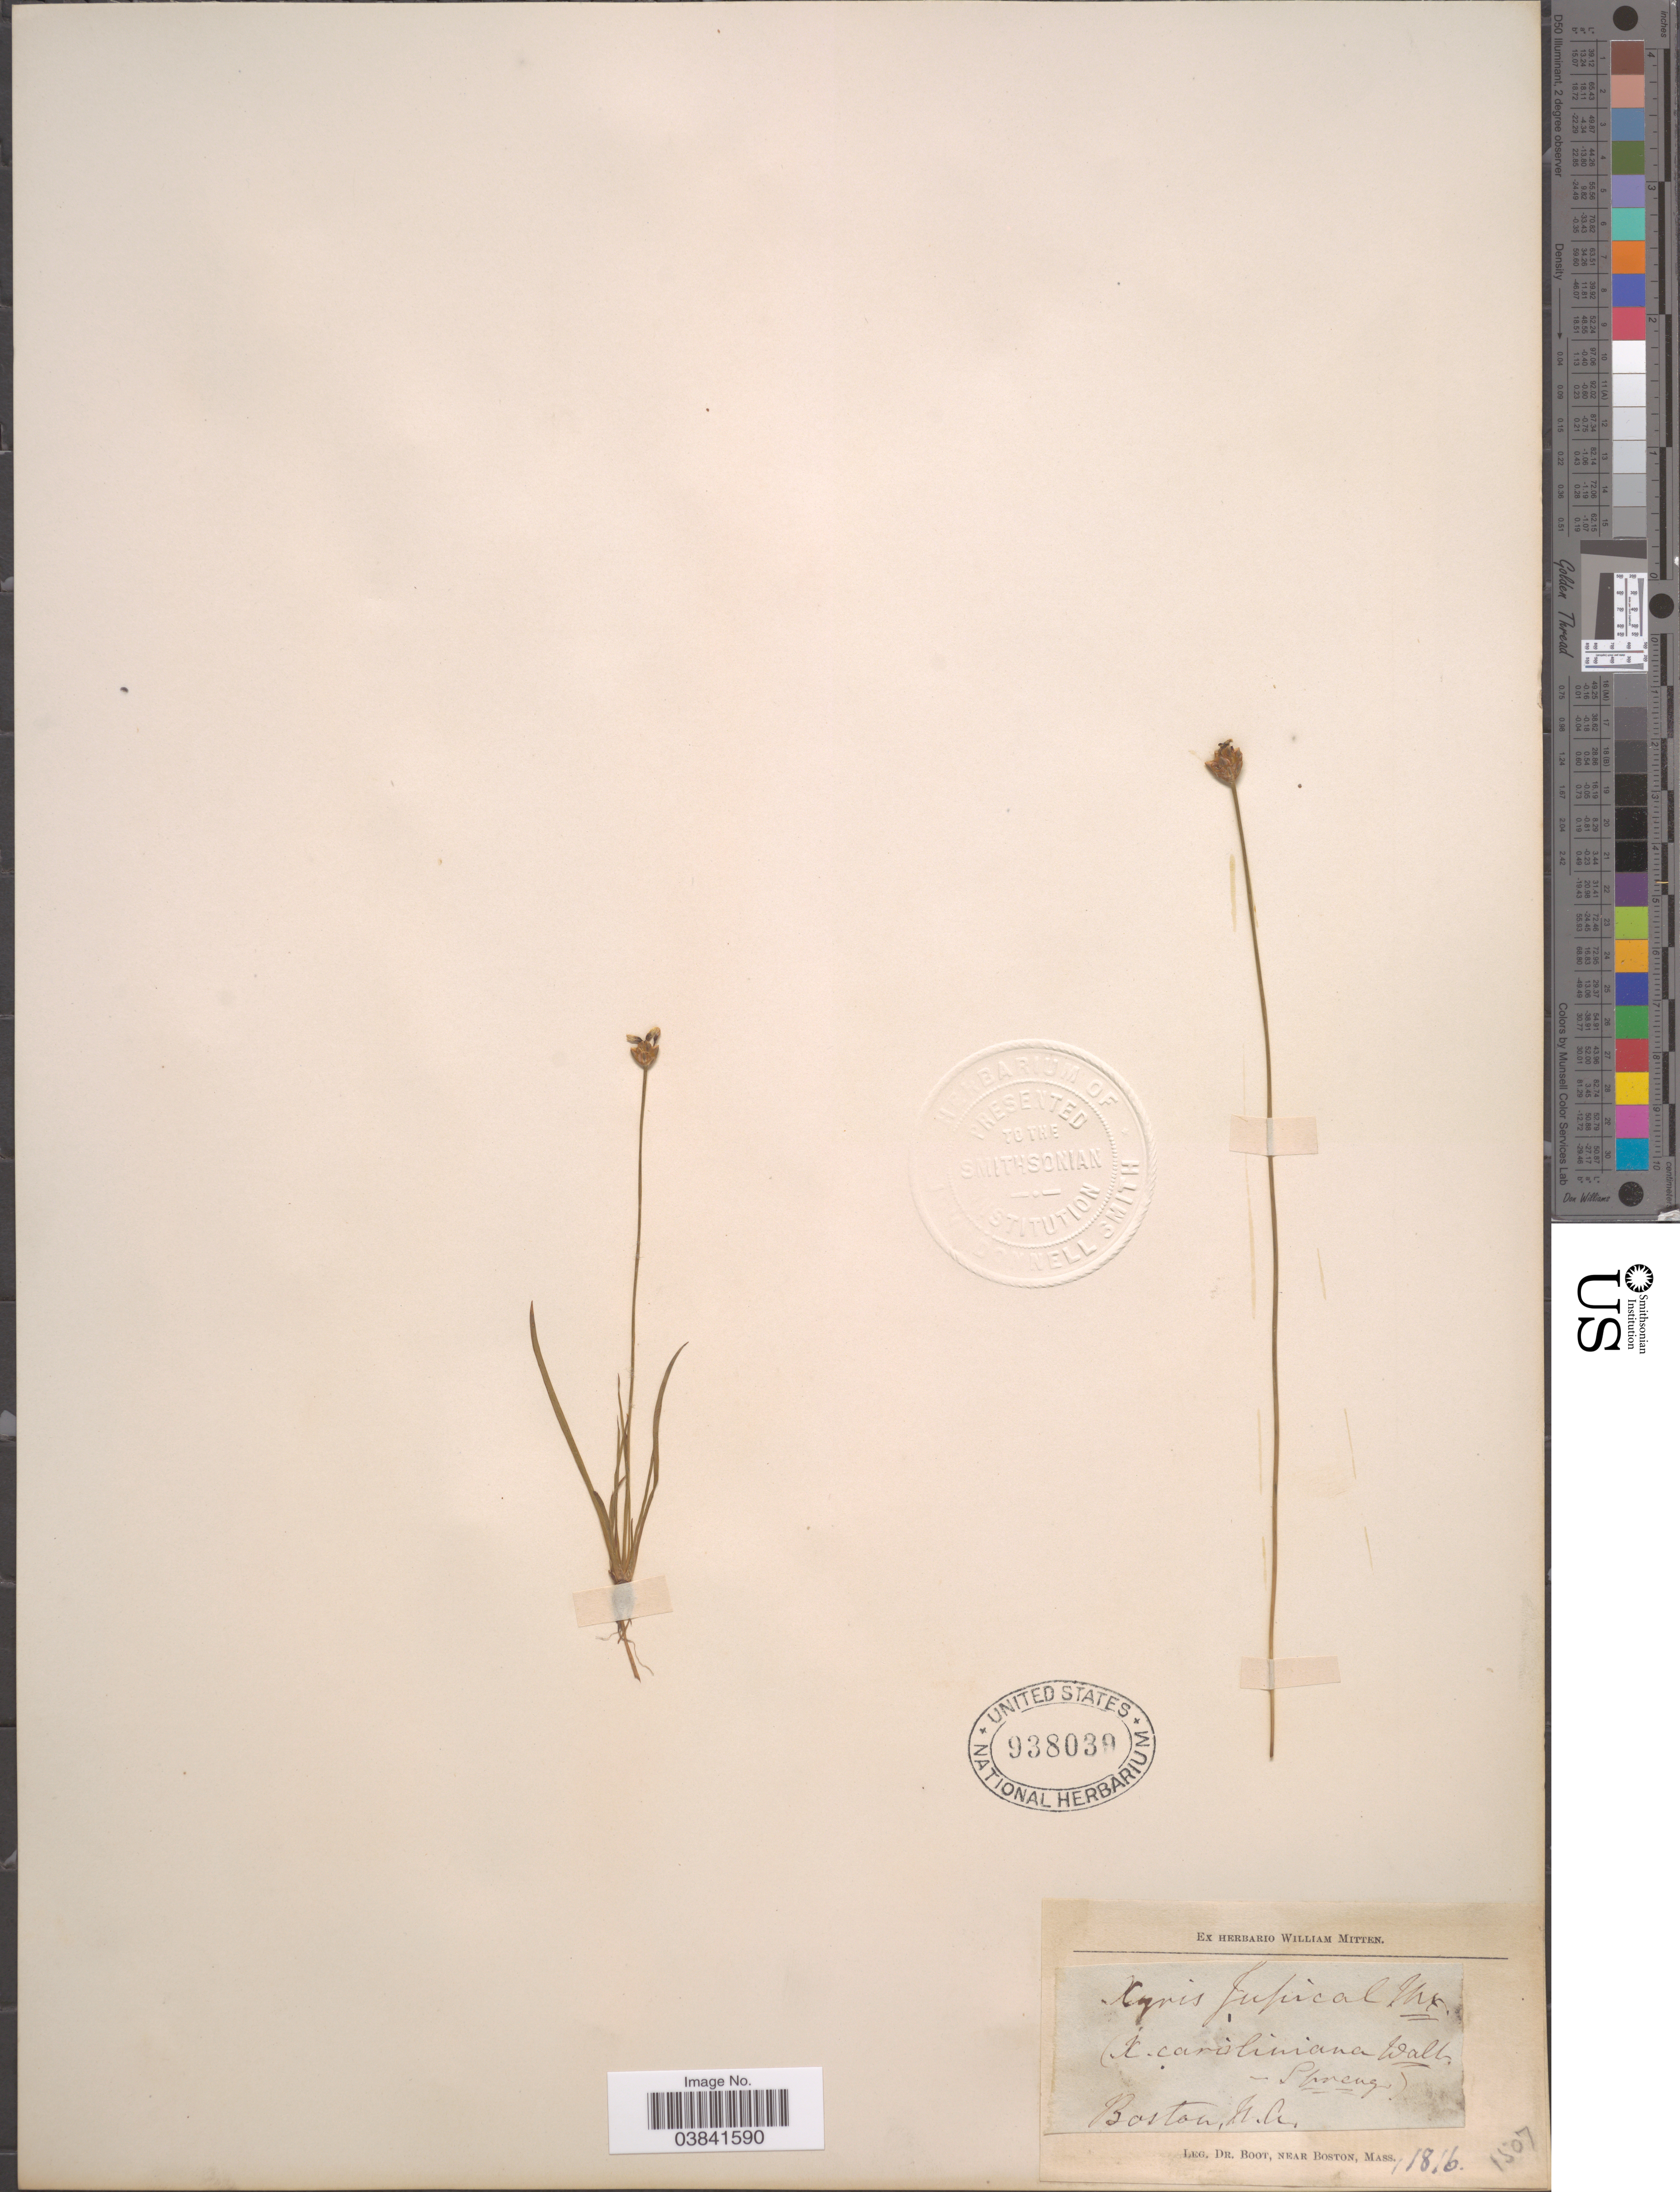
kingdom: Plantae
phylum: Tracheophyta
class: Liliopsida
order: Poales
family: Xyridaceae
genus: Xyris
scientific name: Xyris difformis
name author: Chapm.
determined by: Strong, Mark T., (BOT), Smithsonian Institution - National Museum of Natural History (UNITED STATES)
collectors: Boot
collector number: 1507?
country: United States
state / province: Massachusetts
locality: Boston.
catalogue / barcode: US 938039